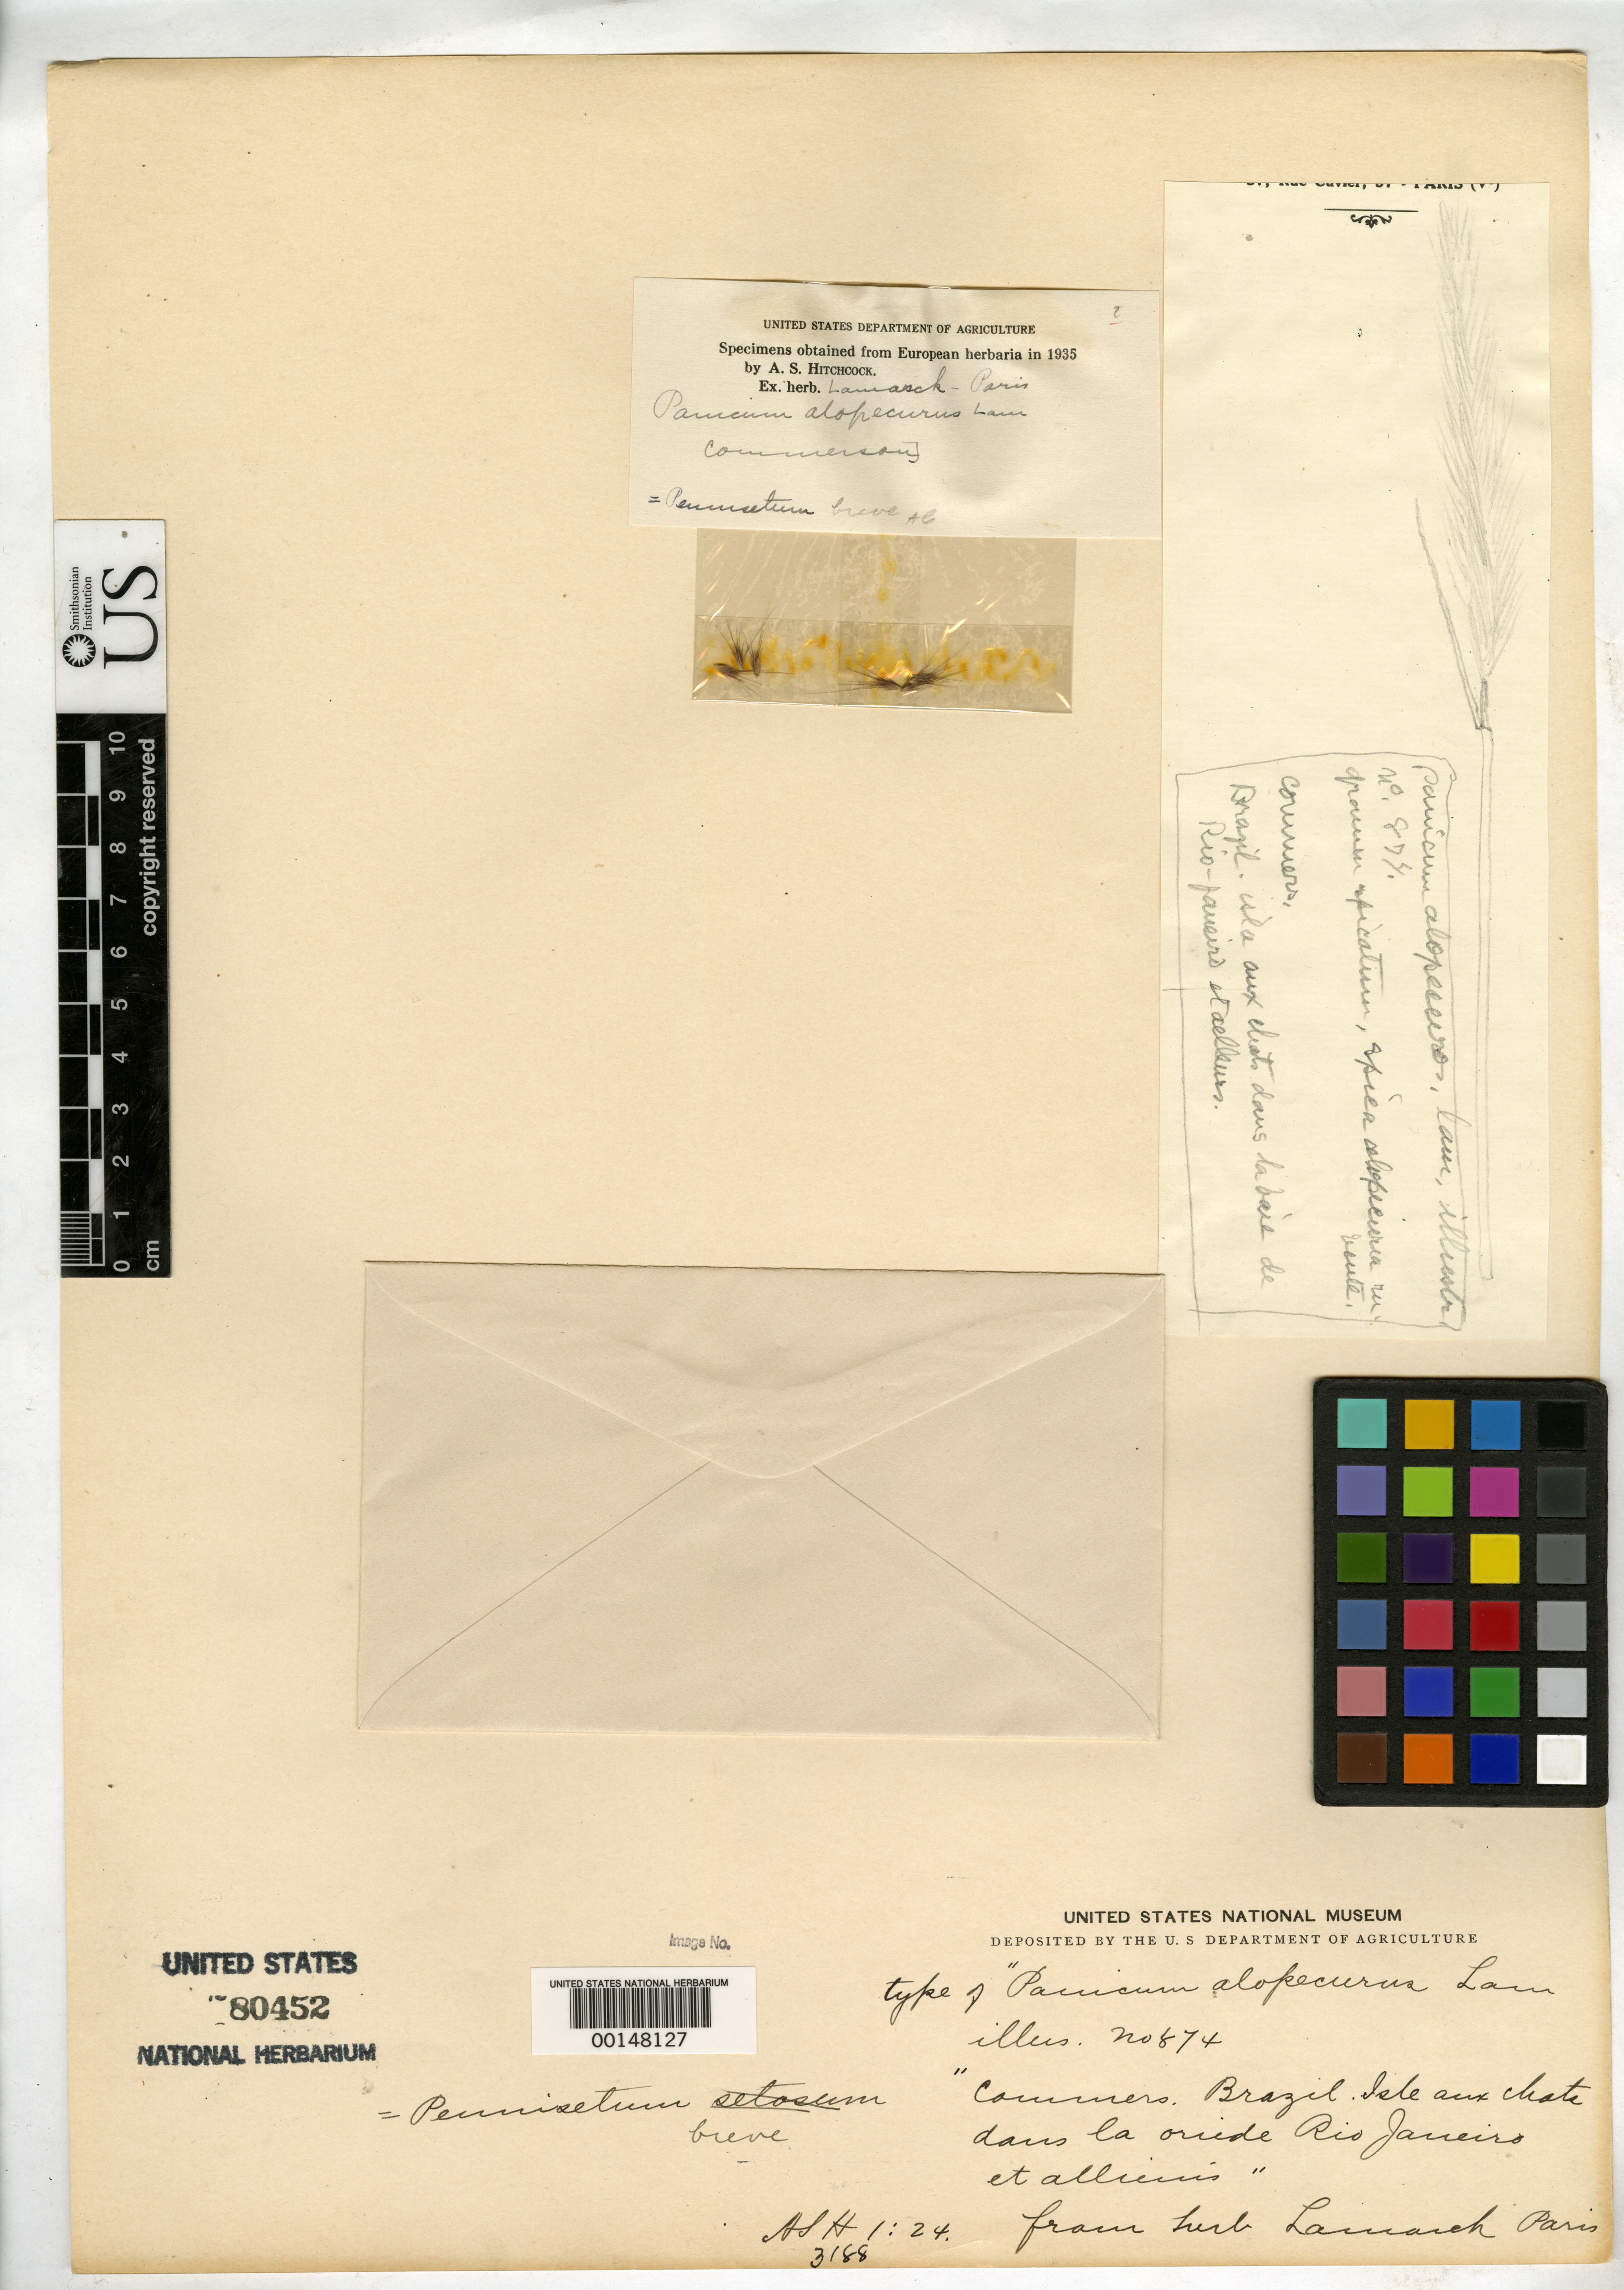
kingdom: Plantae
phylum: Tracheophyta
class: Liliopsida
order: Poales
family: Poaceae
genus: Panicum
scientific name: Panicum alopecurus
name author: Lam.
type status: Type Fragment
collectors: P. Commerson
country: Brazil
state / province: Rio de Janeiro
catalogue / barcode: US 80452